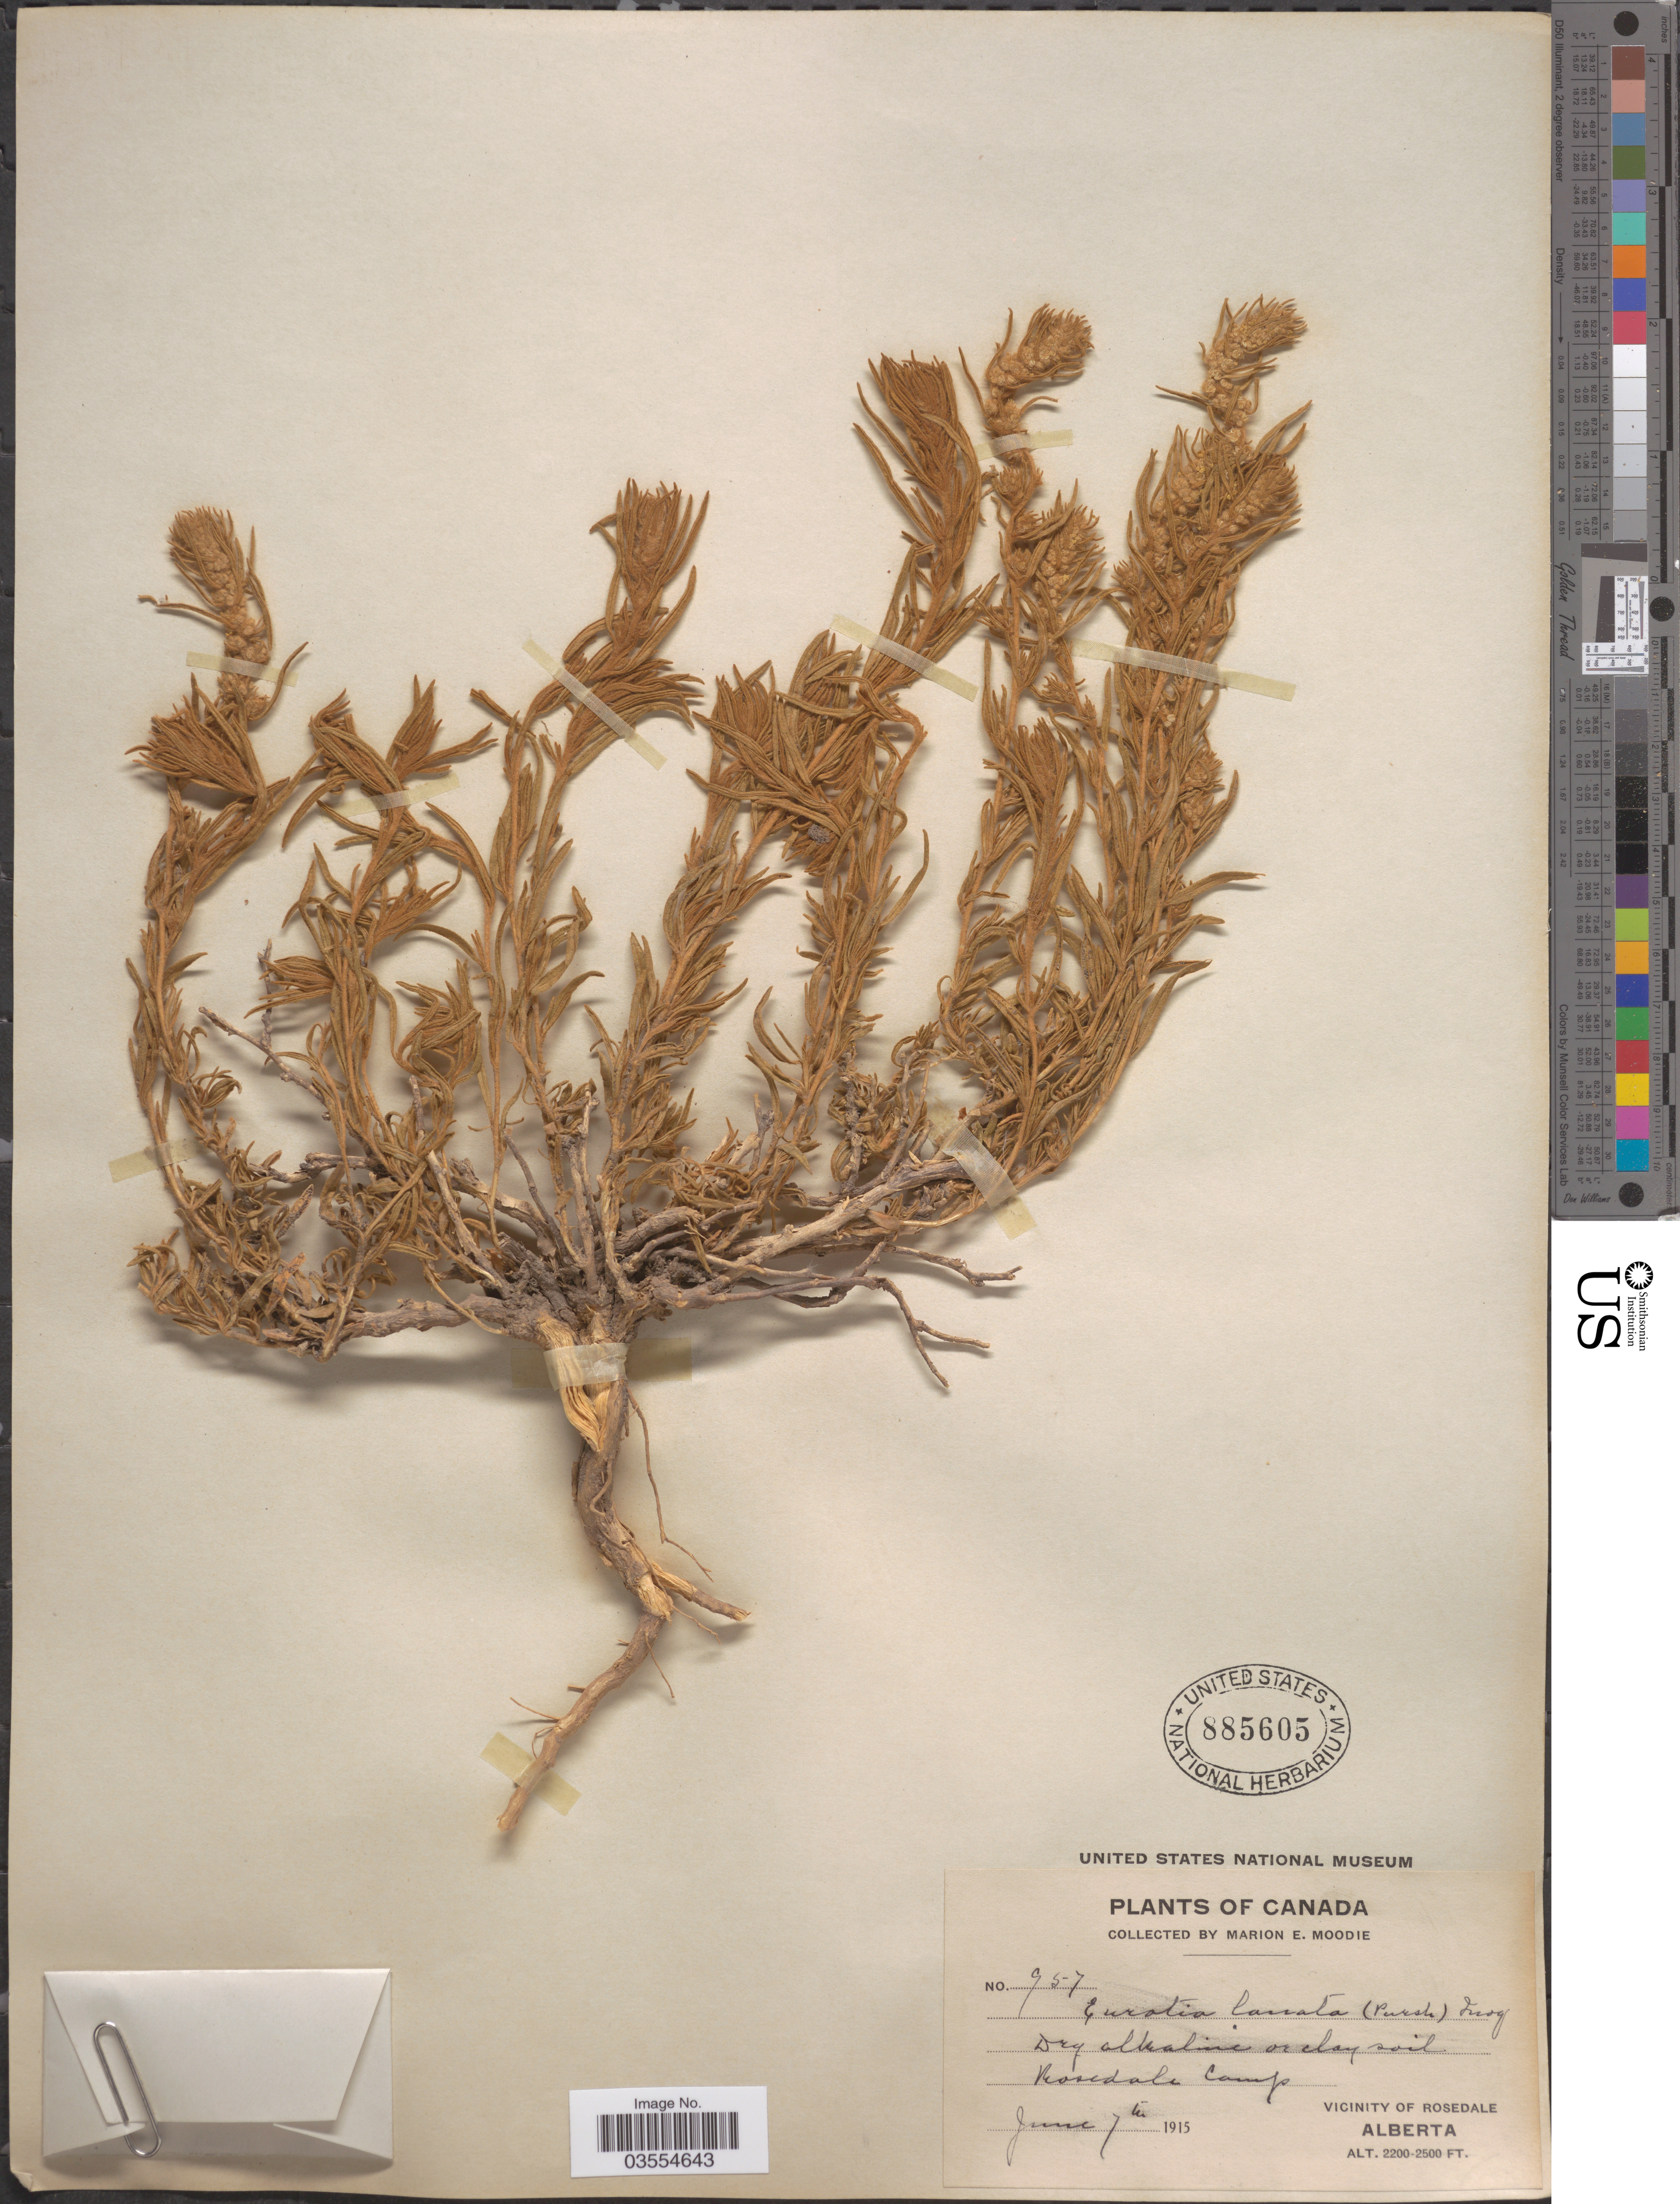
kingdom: Plantae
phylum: Tracheophyta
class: Magnoliopsida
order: Caryophyllales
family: Amaranthaceae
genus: Krascheninnikovia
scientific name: Krascheninnikovia lanata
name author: (Pursh) A. Meeuse & A.Smit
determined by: U.S. National Herbarium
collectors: M. E. Moodie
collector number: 957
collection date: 1915-06-07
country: Canada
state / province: Alberta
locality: Rosedale Camp. Vicinity of Rosedale.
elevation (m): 671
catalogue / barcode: US 885605